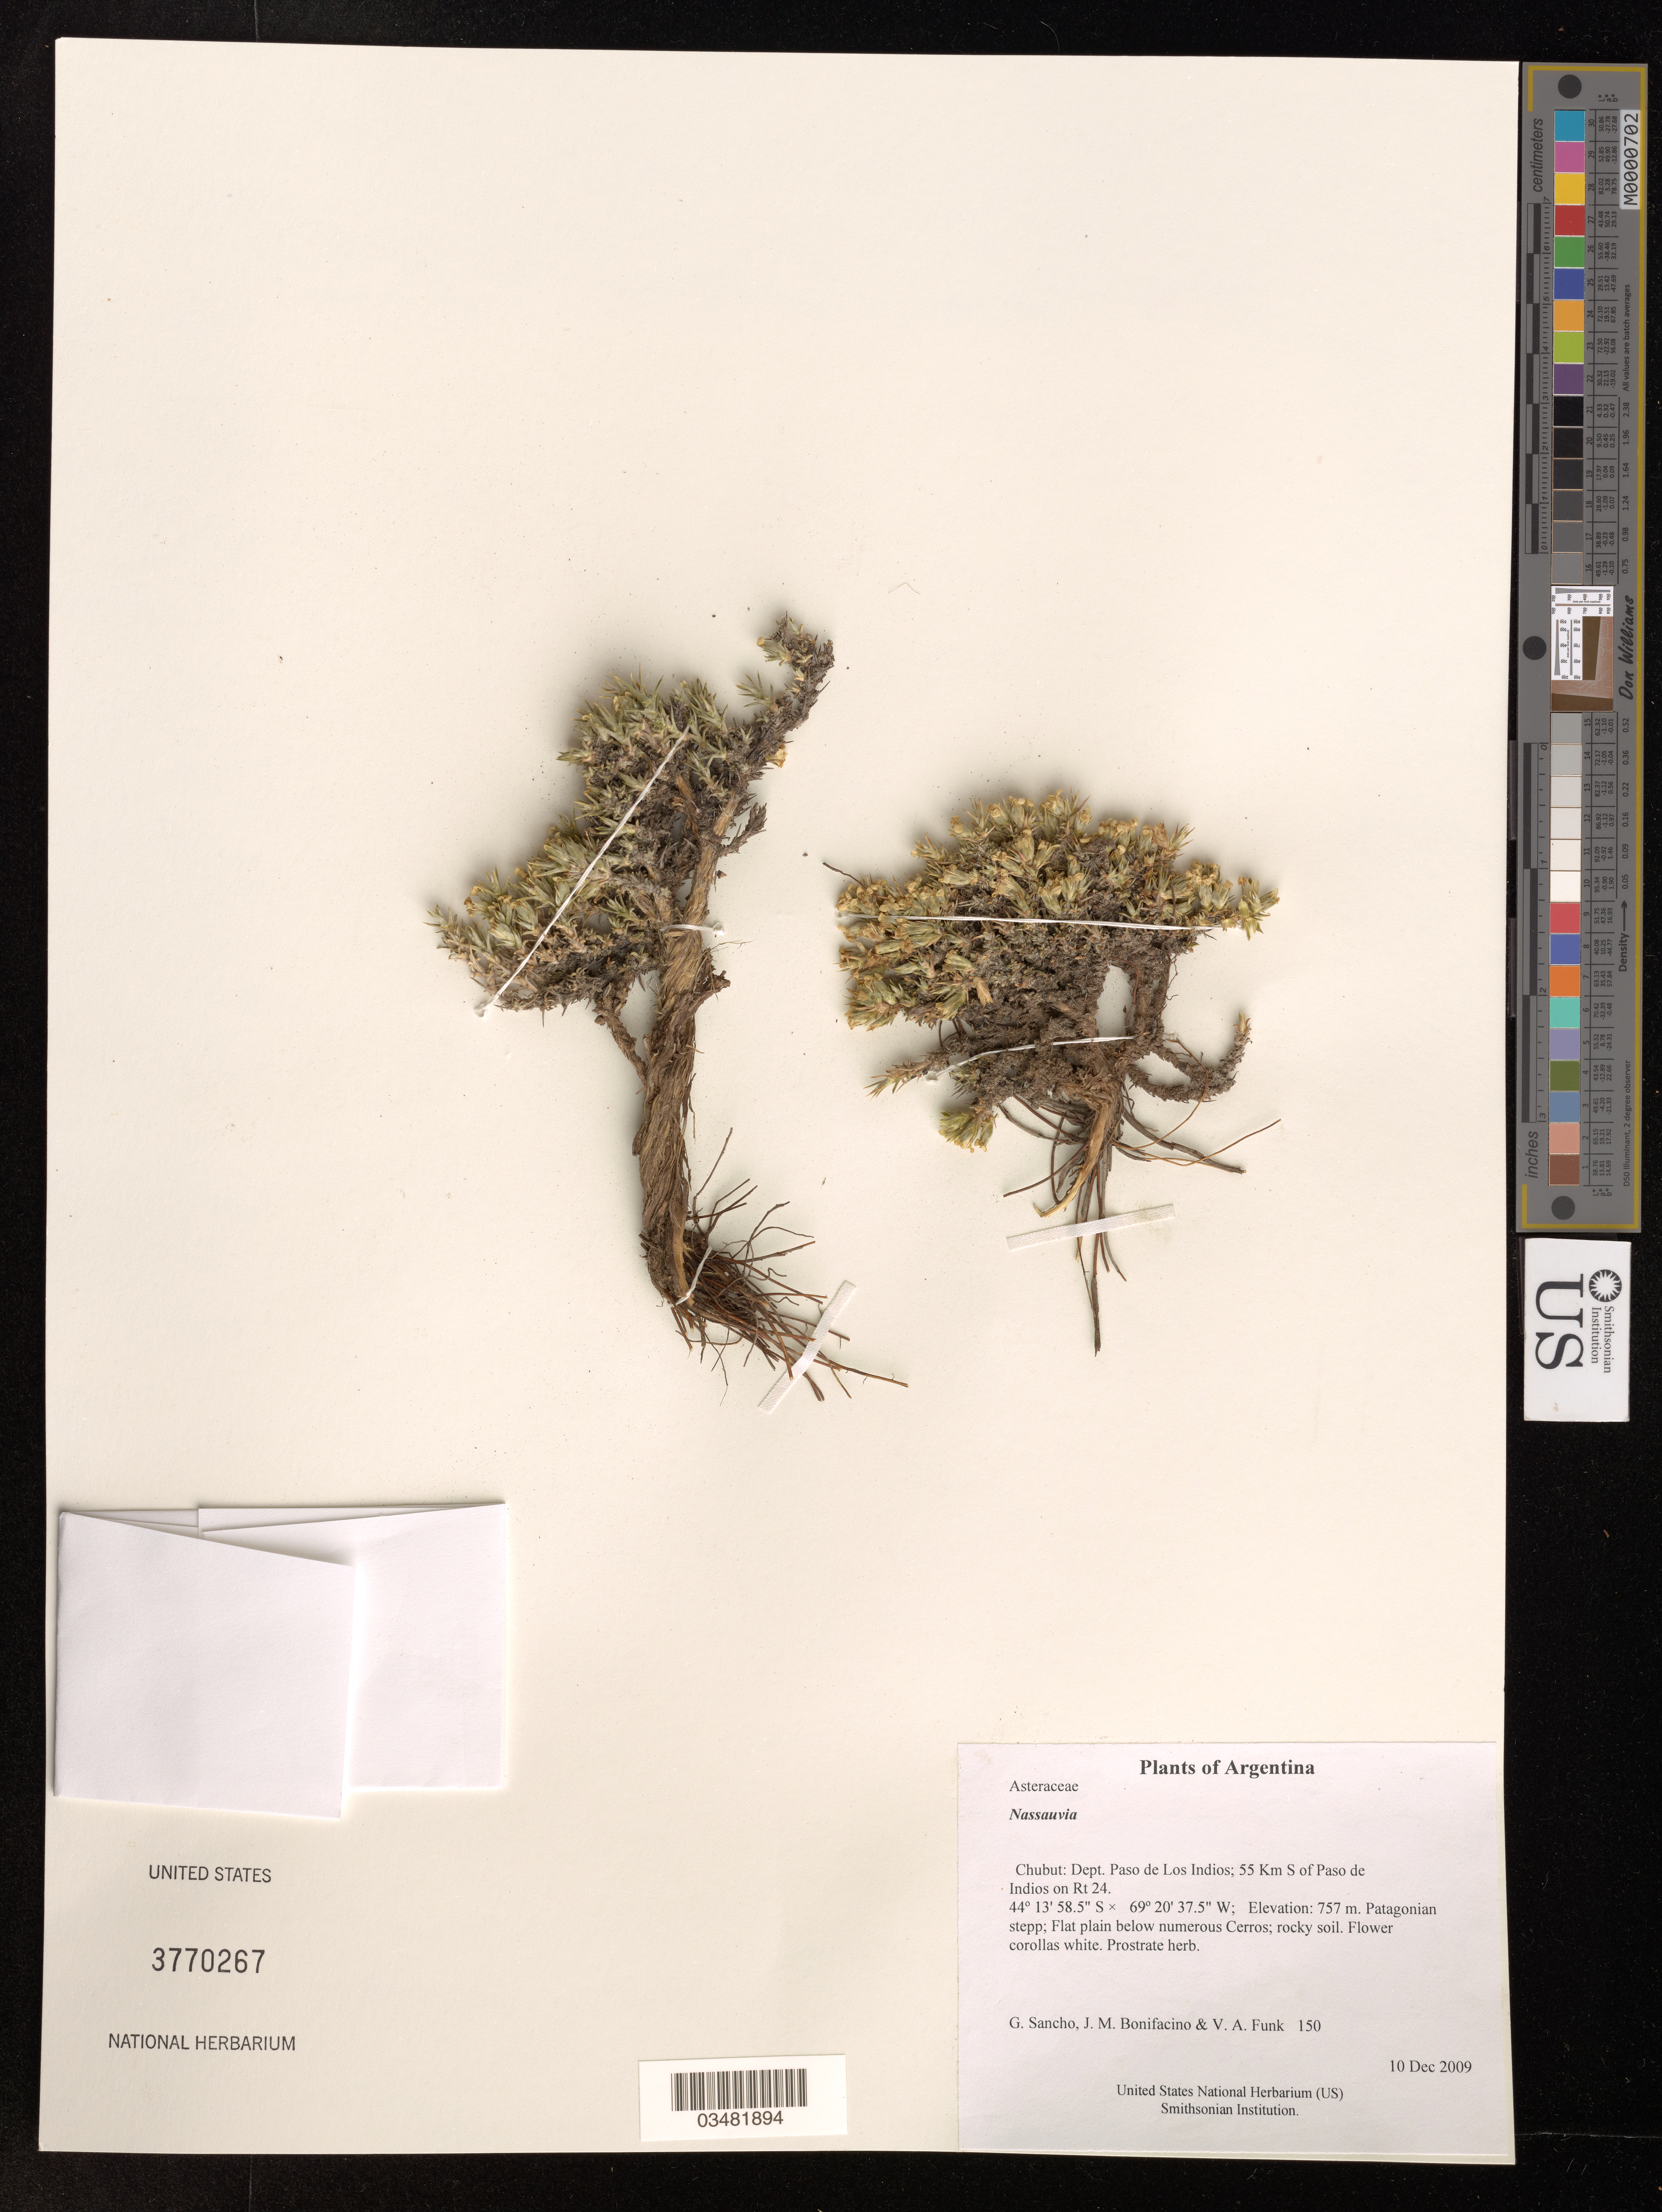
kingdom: Plantae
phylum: Tracheophyta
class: Magnoliopsida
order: Asterales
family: Asteraceae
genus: Nassauvia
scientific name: Nassauvia sp.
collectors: G. Sancho, M. Bonifacino & V. Funk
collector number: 150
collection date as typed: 10 Dec 2009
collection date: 2009-12-10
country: Argentina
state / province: Chubut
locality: Dept. Paso de Los Indios; 55 Km S of Paso de Indios on Rt 24.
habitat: Patagonian stepp; Flat plain below numerous Cerros; rocky soil.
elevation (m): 757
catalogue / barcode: US 3770267